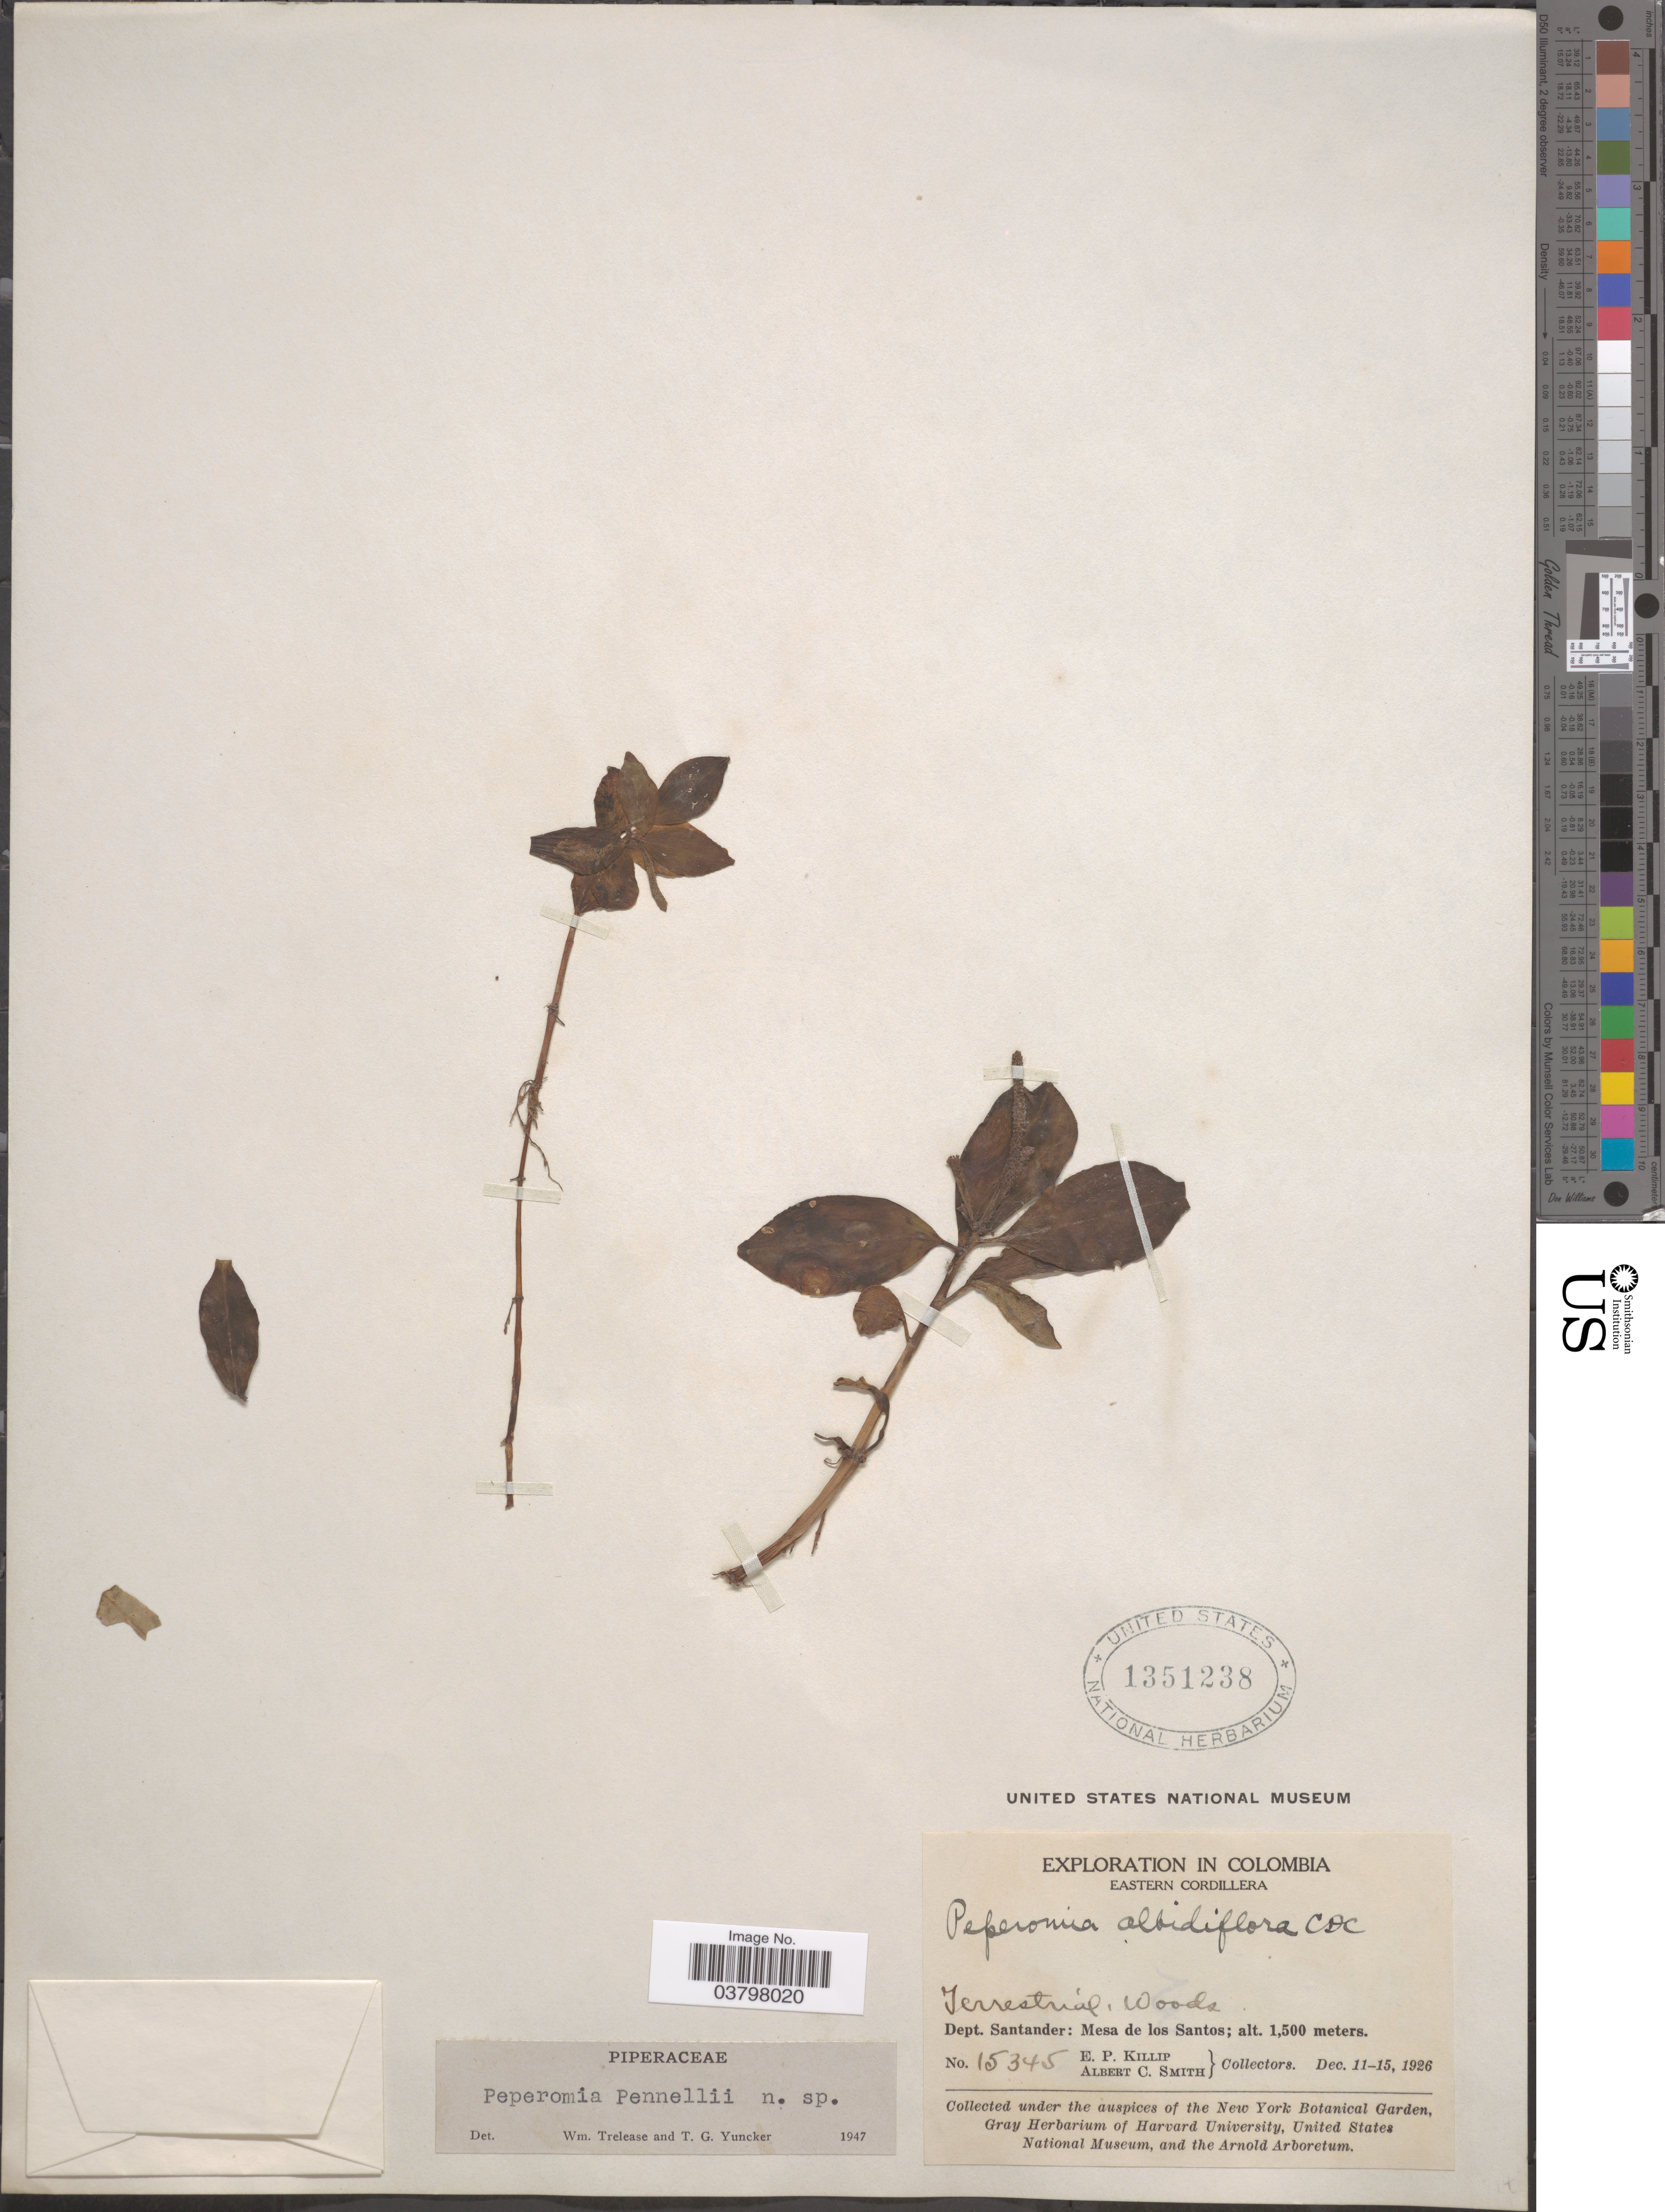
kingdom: Plantae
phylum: Tracheophyta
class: Magnoliopsida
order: Piperales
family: Piperaceae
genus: Peperomia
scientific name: Peperomia pennellii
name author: Trel. & Yunck.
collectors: E. P. Killip & A. C. Smith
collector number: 15345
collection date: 1926-12-11/1926-12-15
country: Colombia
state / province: Santander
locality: Eastern Cordillera. Dept. Santander: Mesa de los Santos.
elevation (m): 1500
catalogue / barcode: US 1351238